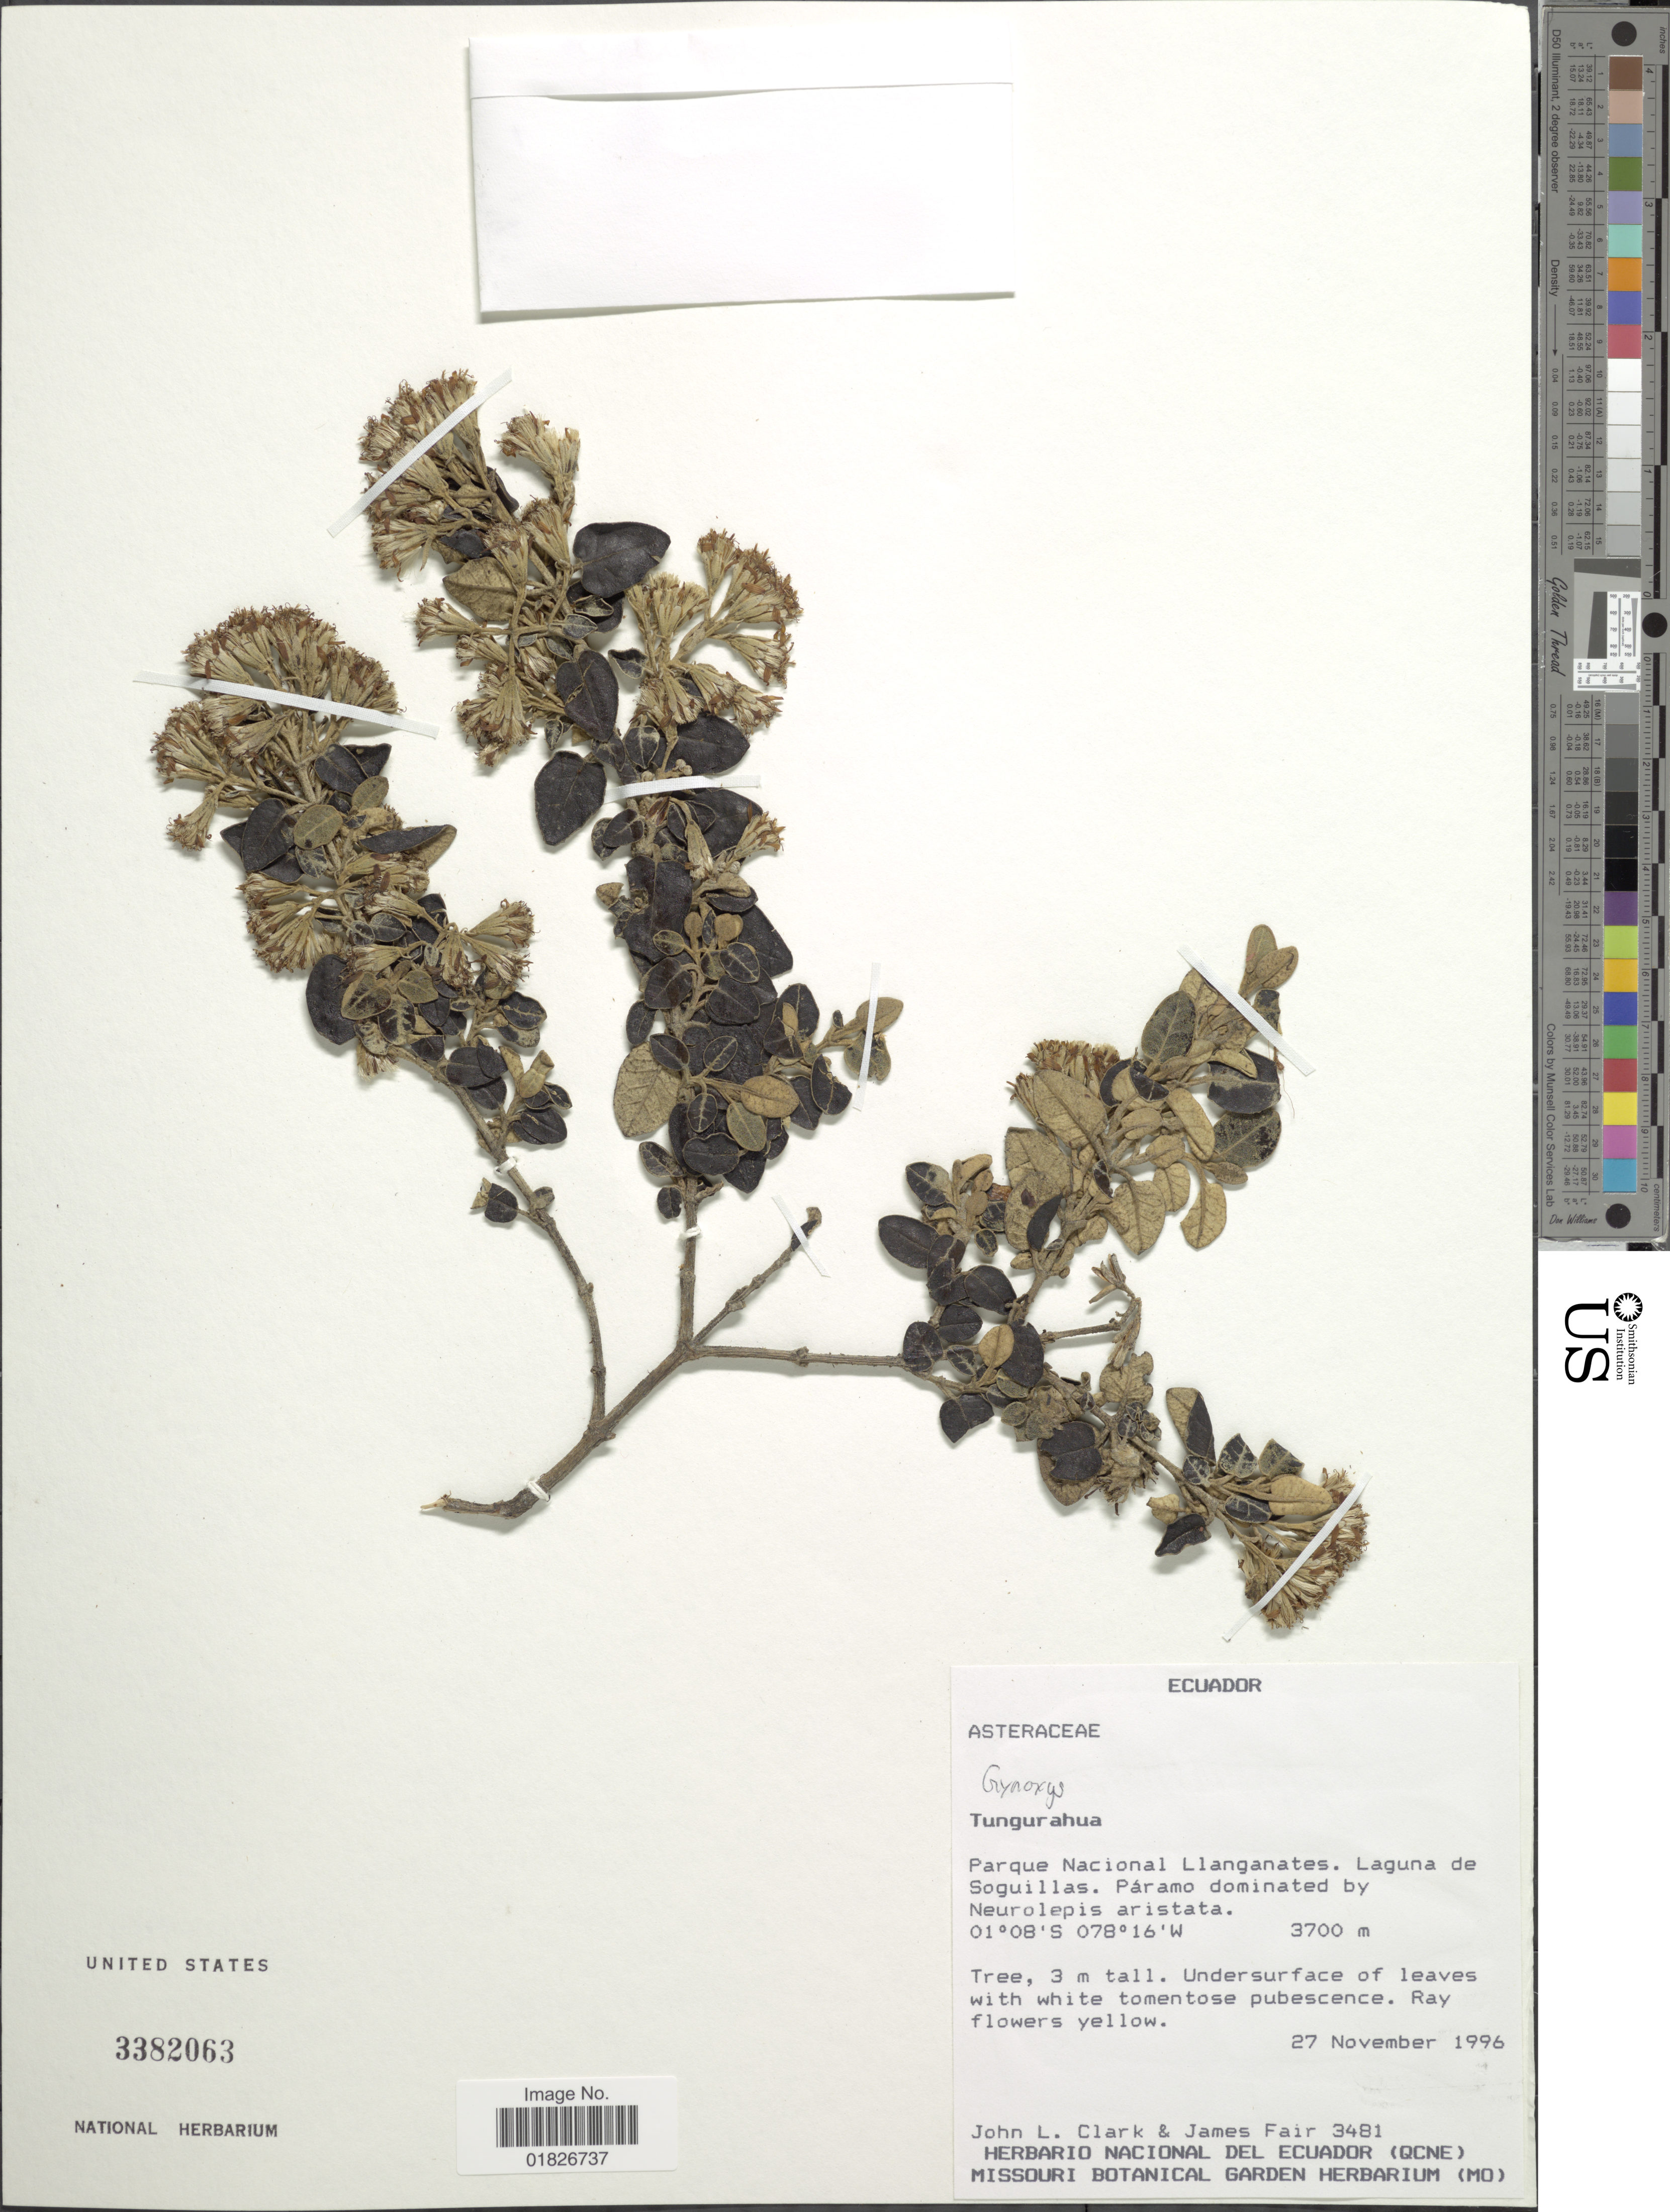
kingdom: Plantae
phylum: Tracheophyta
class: Magnoliopsida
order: Asterales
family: Asteraceae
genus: Gynoxys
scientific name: Gynoxys sp.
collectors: J. L. Clark & J. Fair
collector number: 3481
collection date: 1996-11-27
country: Ecuador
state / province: Tungurahua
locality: Parque Nacional Llanganates, Laguna de Soguillas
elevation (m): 3700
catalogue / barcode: US 3382063